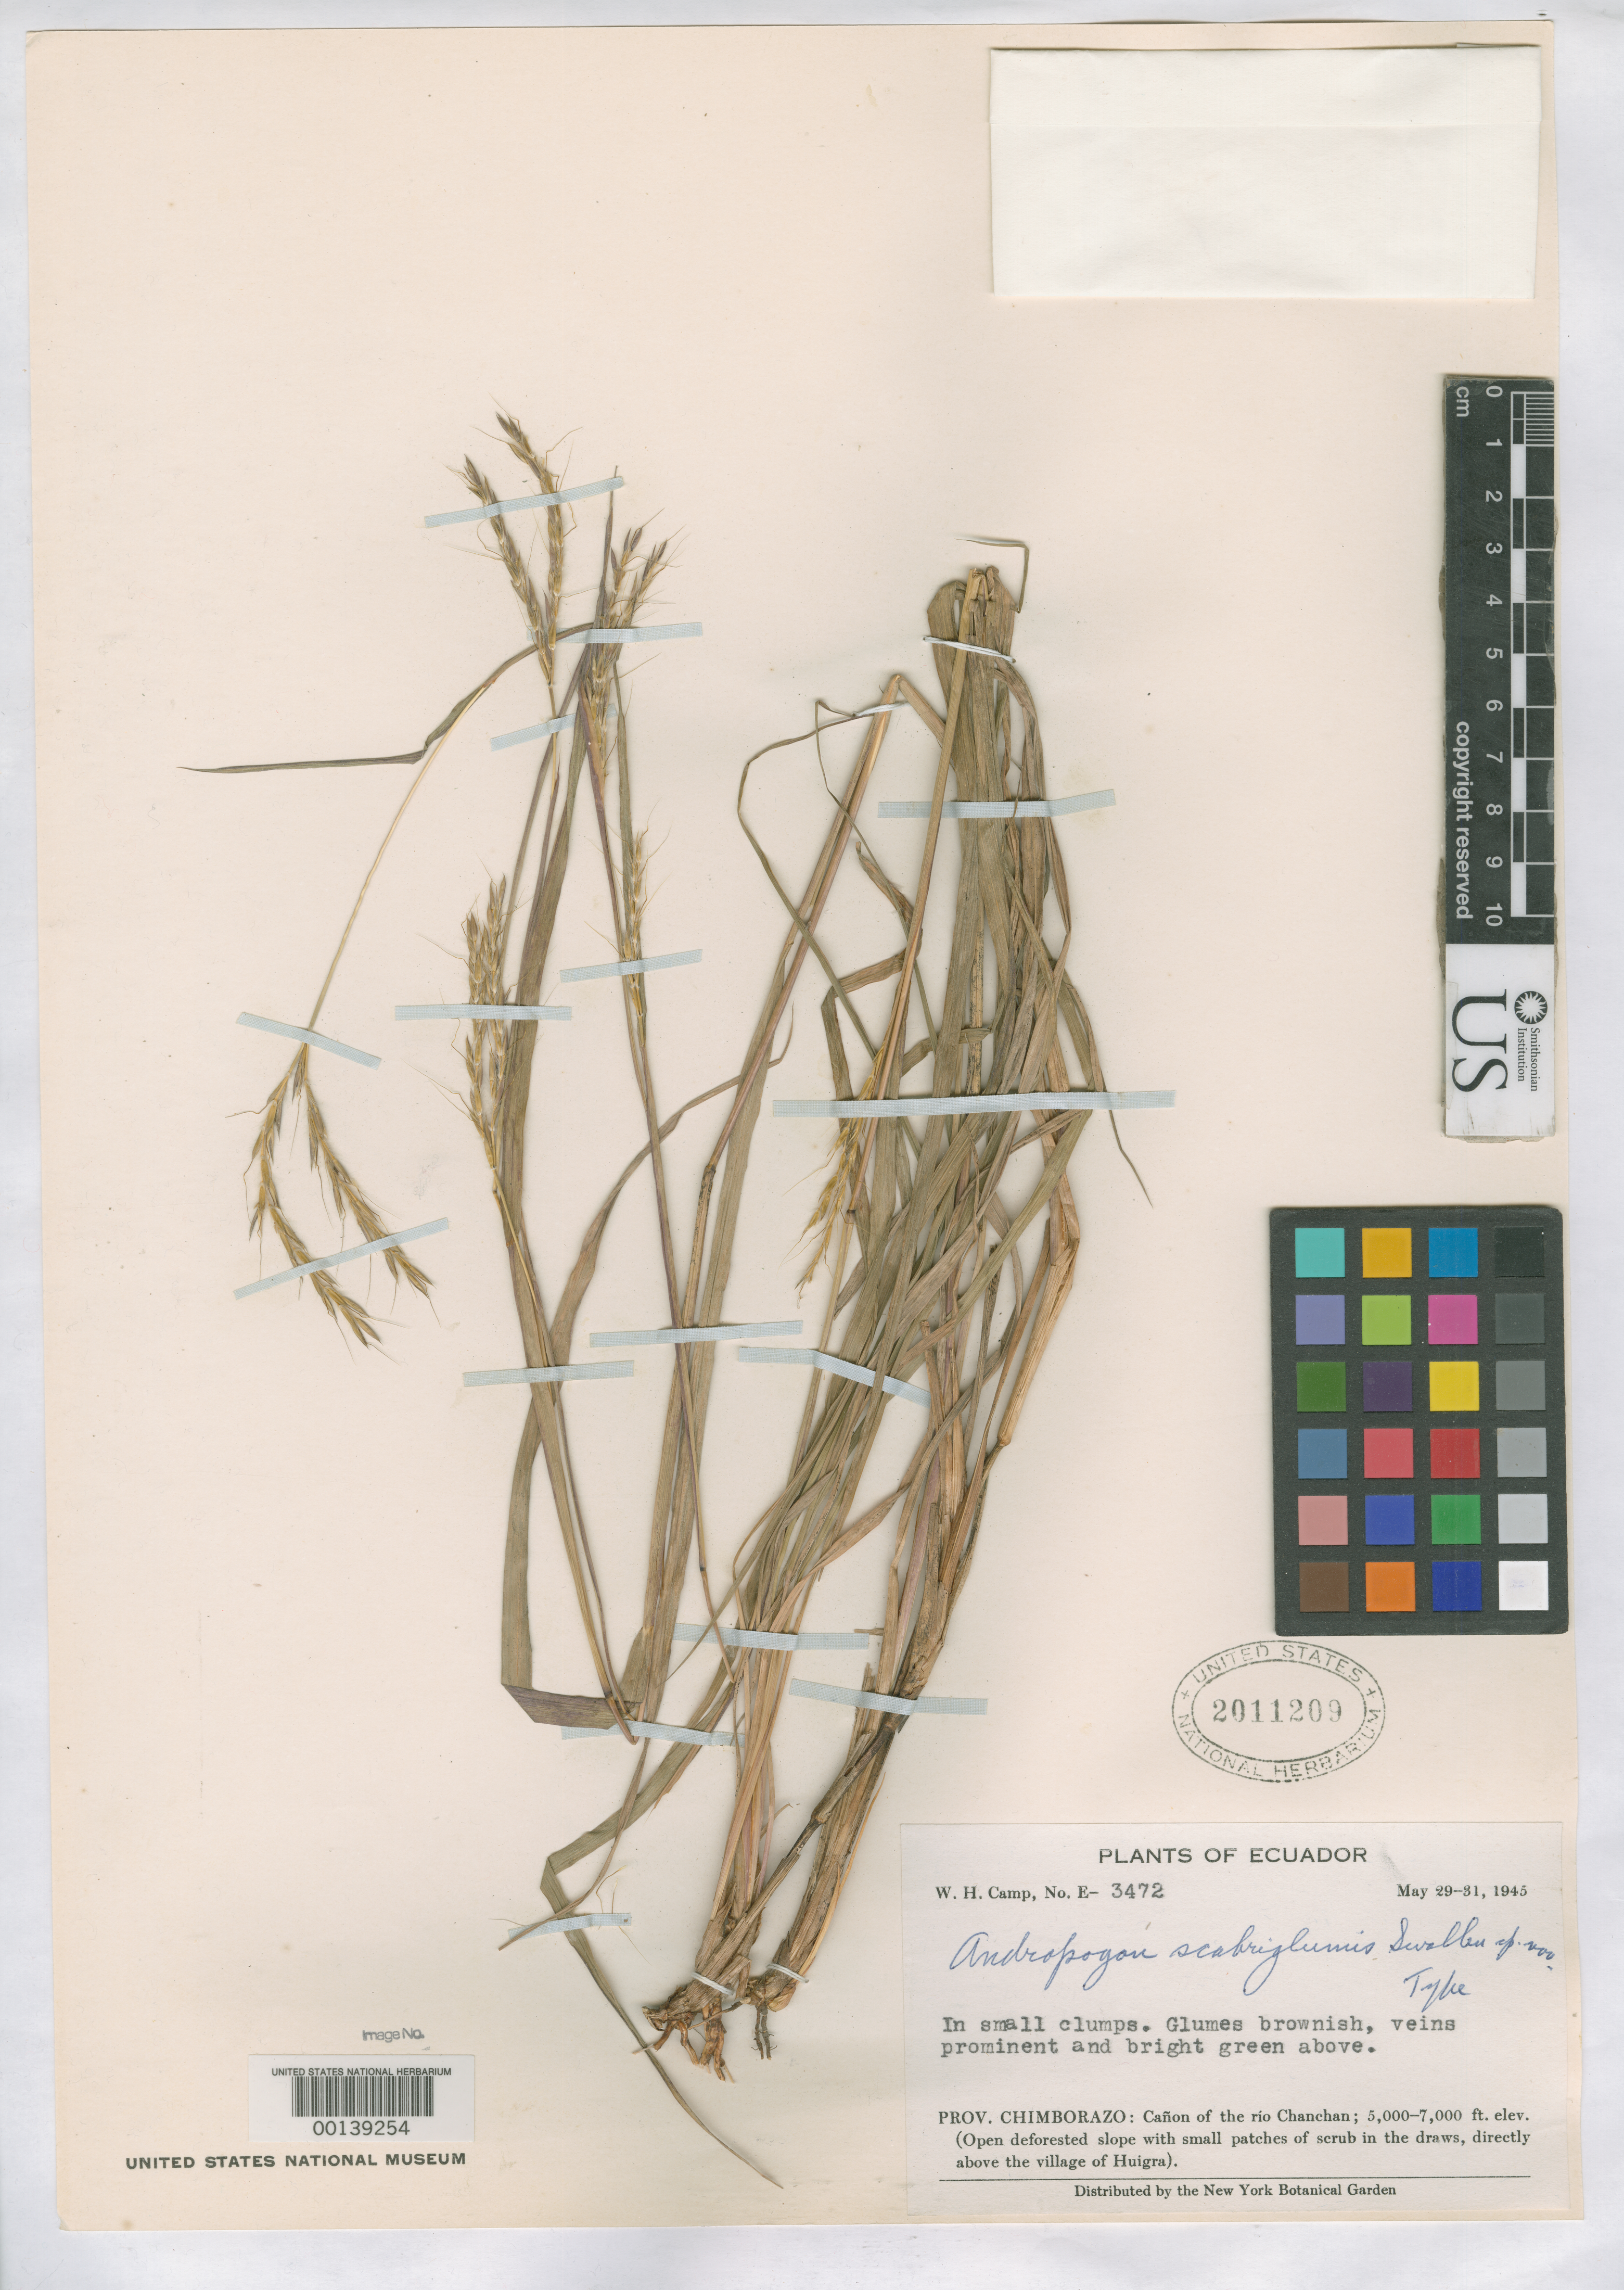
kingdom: Plantae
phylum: Tracheophyta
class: Liliopsida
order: Poales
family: Poaceae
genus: Andropogon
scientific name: Andropogon scabriglumis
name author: Swallen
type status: Holotype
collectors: W. H. Camp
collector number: E 3472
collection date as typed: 29 May 1945 to 31 May 1945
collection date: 1945-05-29/1945-05-31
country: Ecuador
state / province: Chimborazo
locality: Canyon of the Rio Chanchan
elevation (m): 1524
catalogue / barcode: US 2011209